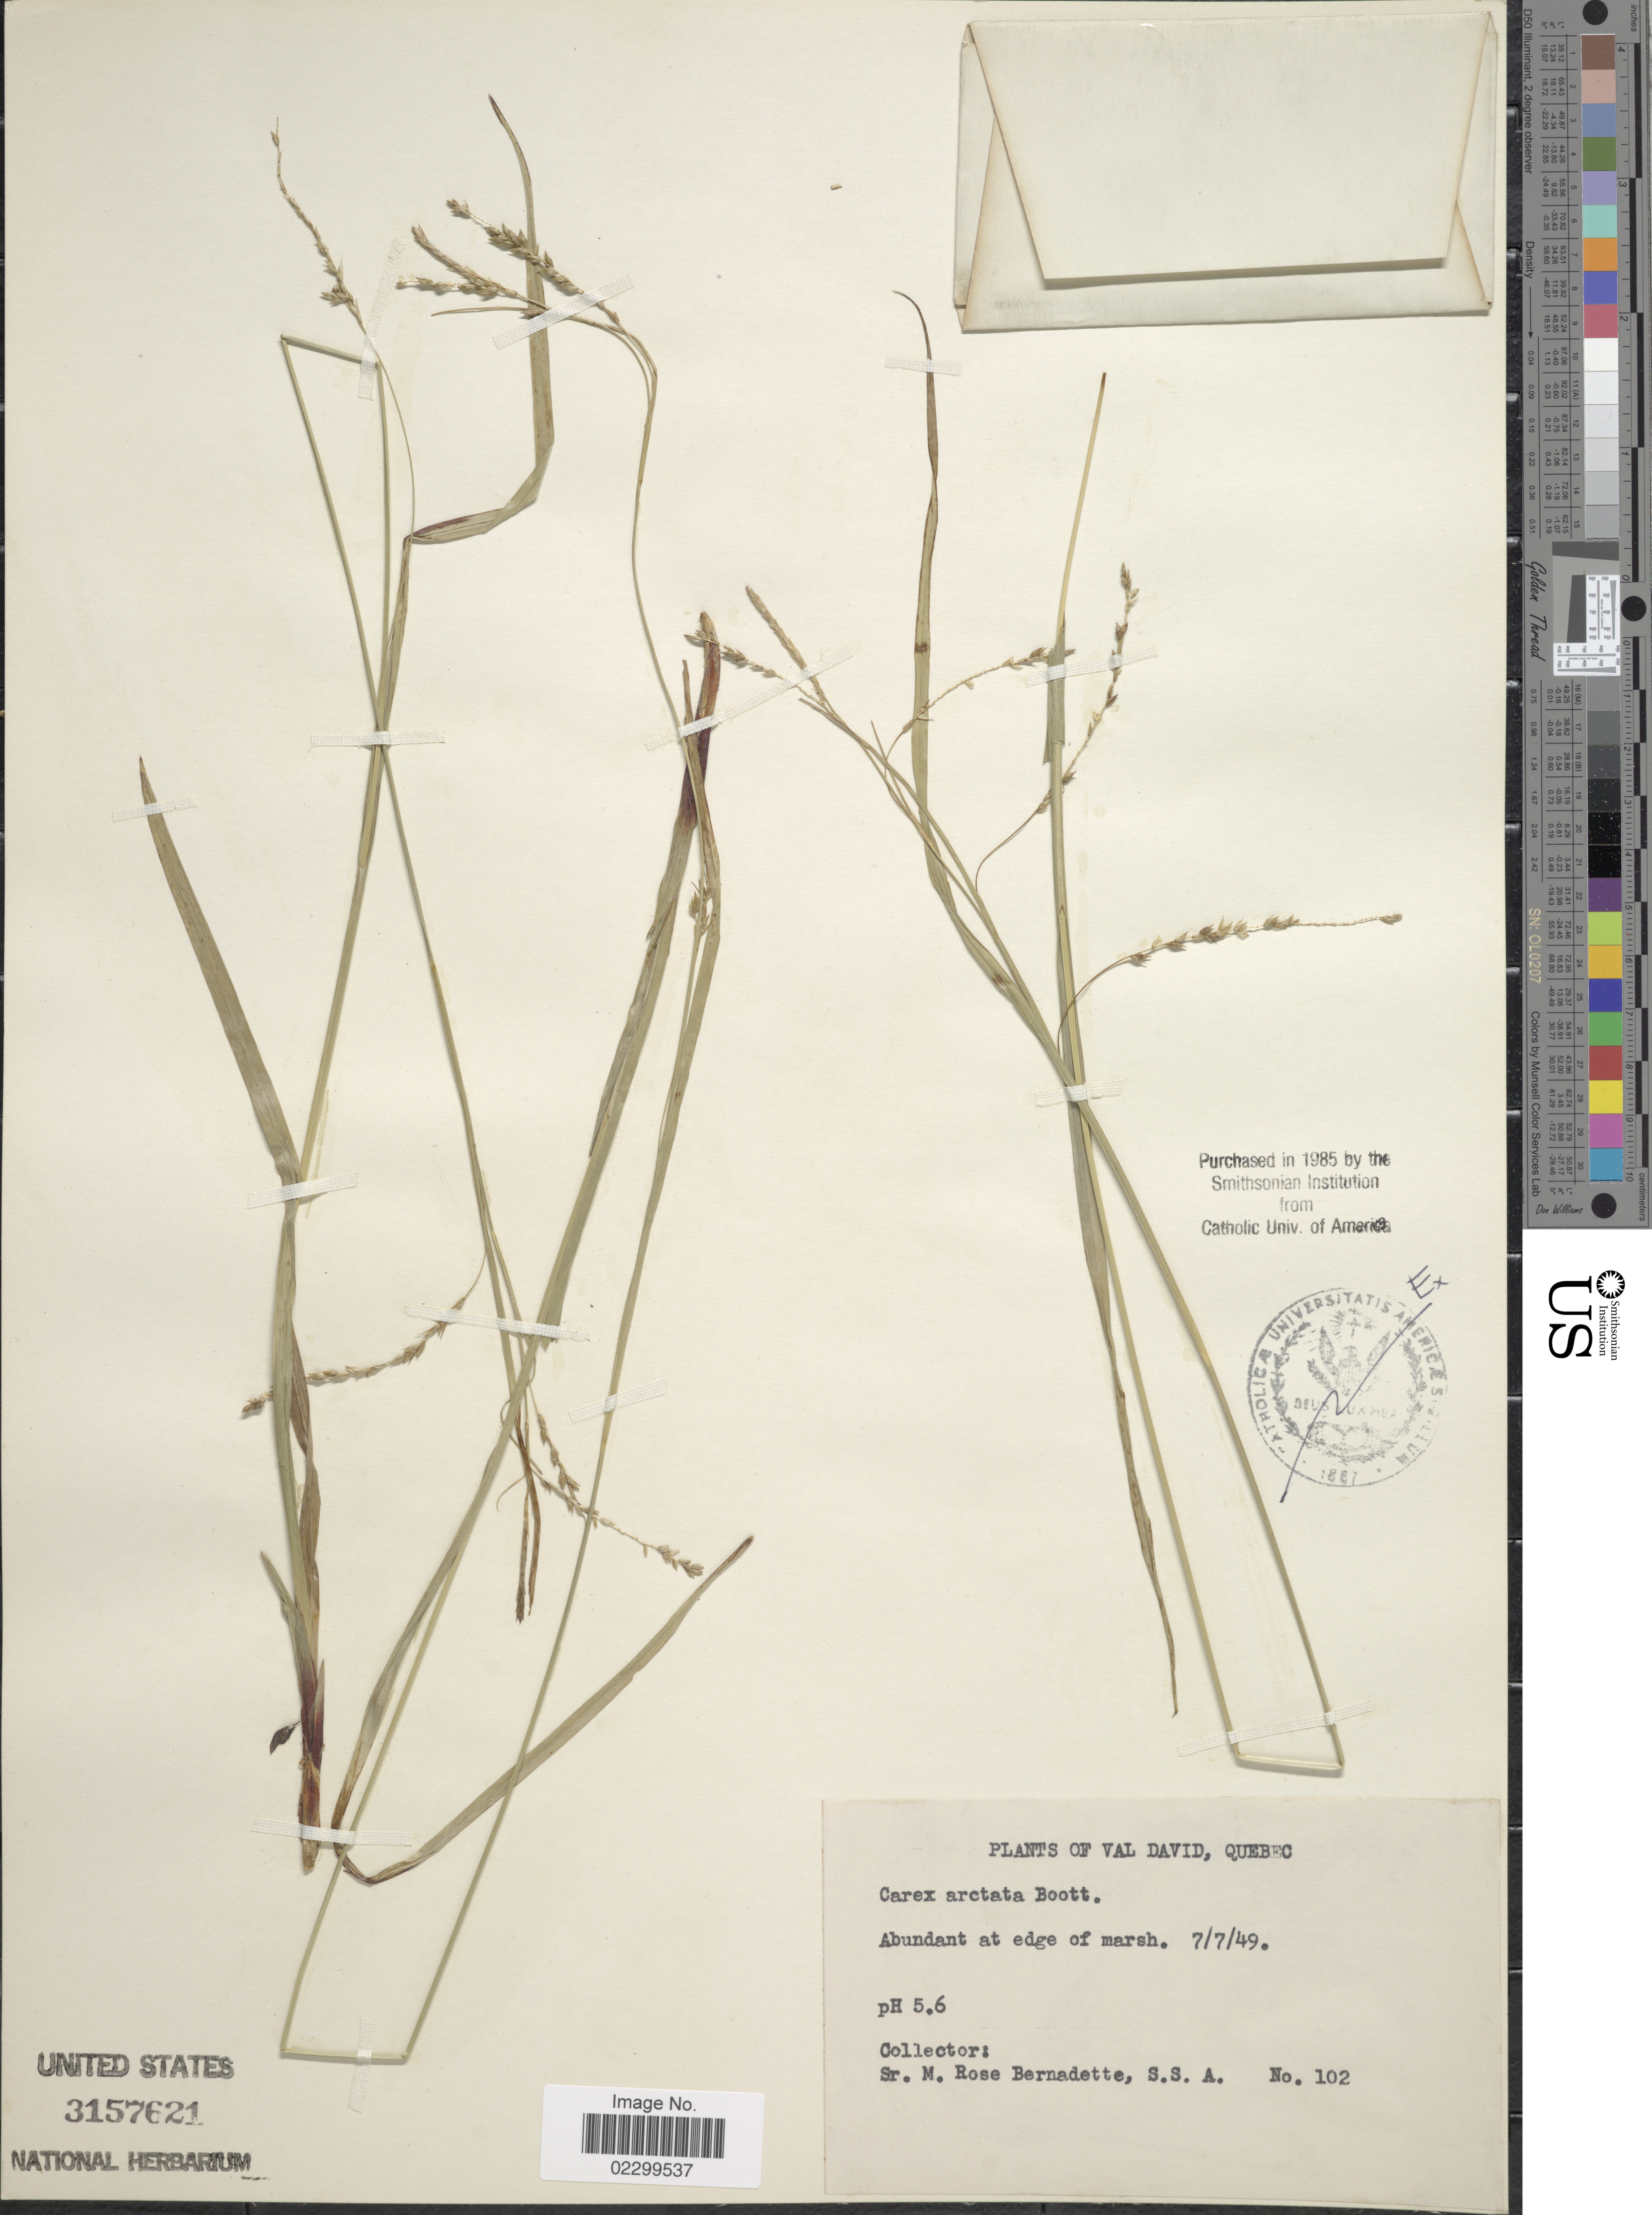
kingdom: Plantae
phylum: Tracheophyta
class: Liliopsida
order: Poales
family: Cyperaceae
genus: Carex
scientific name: Carex arctata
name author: Boott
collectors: M. Bernadette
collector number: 102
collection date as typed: Transcribed d/m/y: 7/7/49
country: Canada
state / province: Quebec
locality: Val David, abundant at edge of marsh.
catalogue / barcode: US 3157621